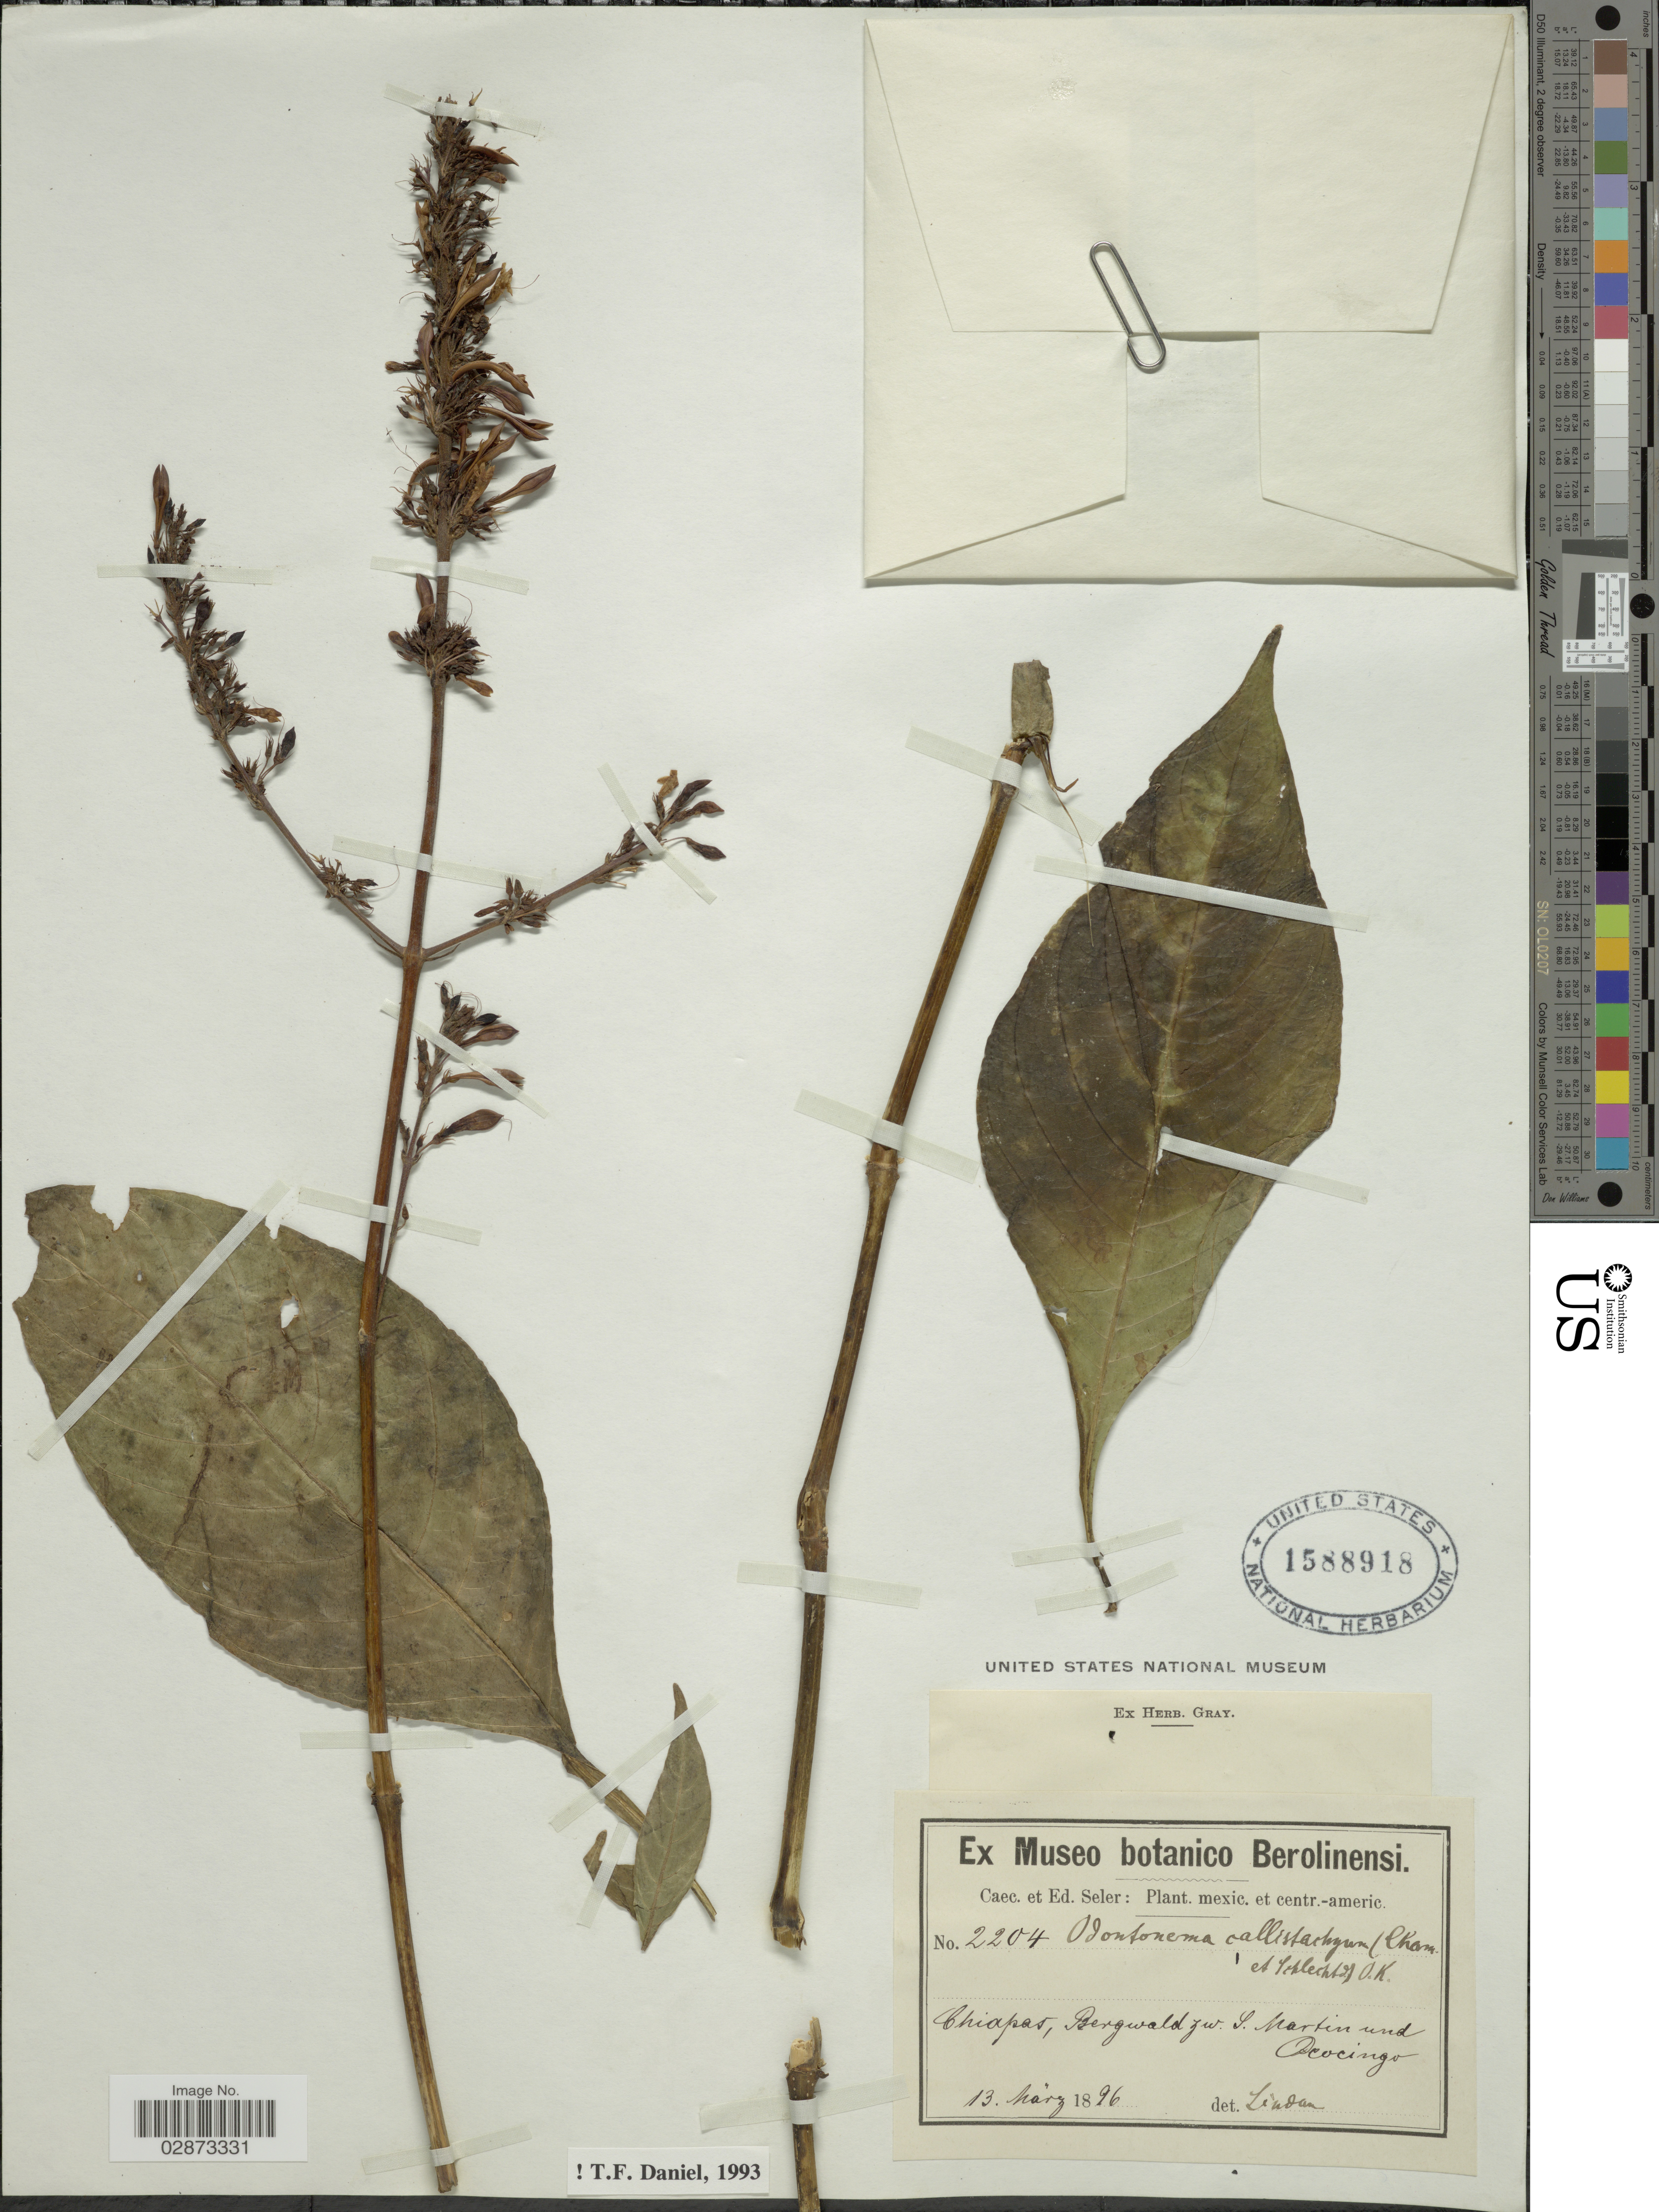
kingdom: Plantae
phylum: Tracheophyta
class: Magnoliopsida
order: Lamiales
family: Acanthaceae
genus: Odontonema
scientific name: Odontonema callistachyum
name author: (Schltdl. & Cham.) Kuntze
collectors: ex Caec. et Ed Seler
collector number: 2204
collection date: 1896-03-13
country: Mexico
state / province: Chiapas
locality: Bergwald z.w. S. Martin und Ococingo.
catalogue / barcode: US 1588918